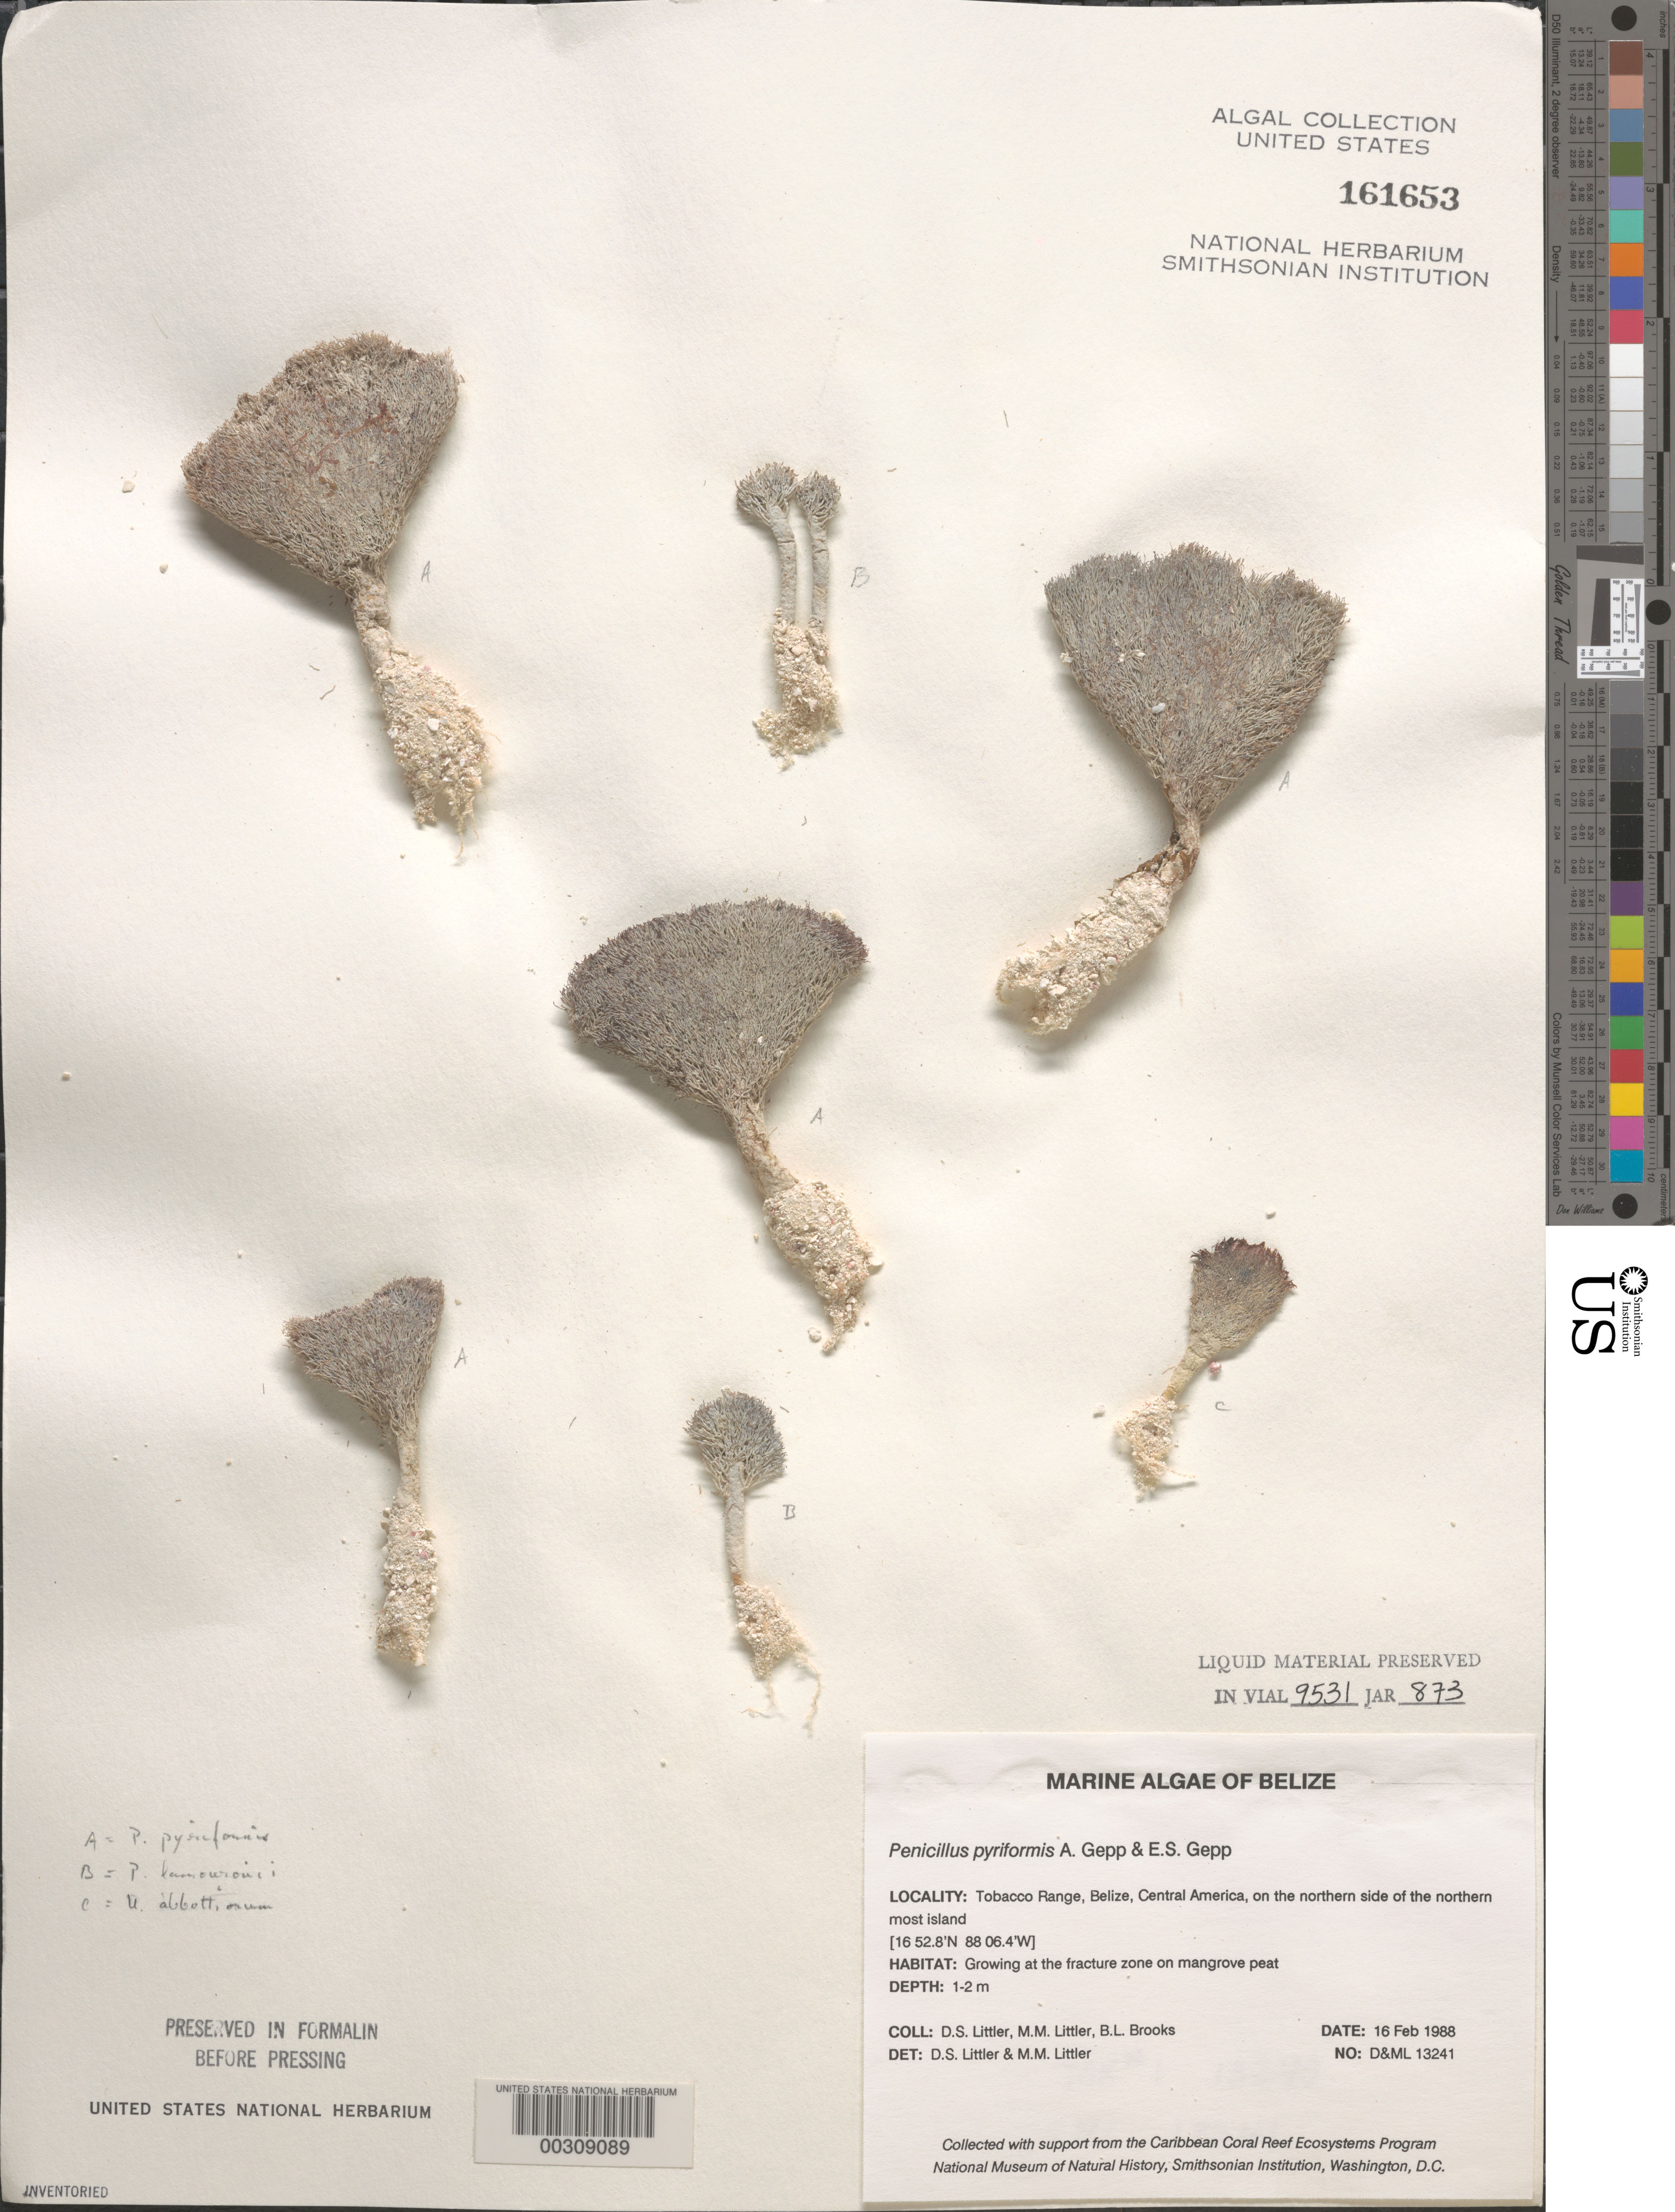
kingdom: Plantae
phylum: Chlorophyta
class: Ulvophyceae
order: Bryopsidales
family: Udoteaceae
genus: Penicillus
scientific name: Penicillus pyriformis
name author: A. Gepp & E. Gepp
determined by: Littler, D. S.; Littler, M. M.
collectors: D. S. Littler, M. M. Littler & B. Brooks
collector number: D&ML 13241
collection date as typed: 16 Feb 1988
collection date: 1988-02-16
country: Belize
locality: Tobacco Range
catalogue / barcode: US 161653